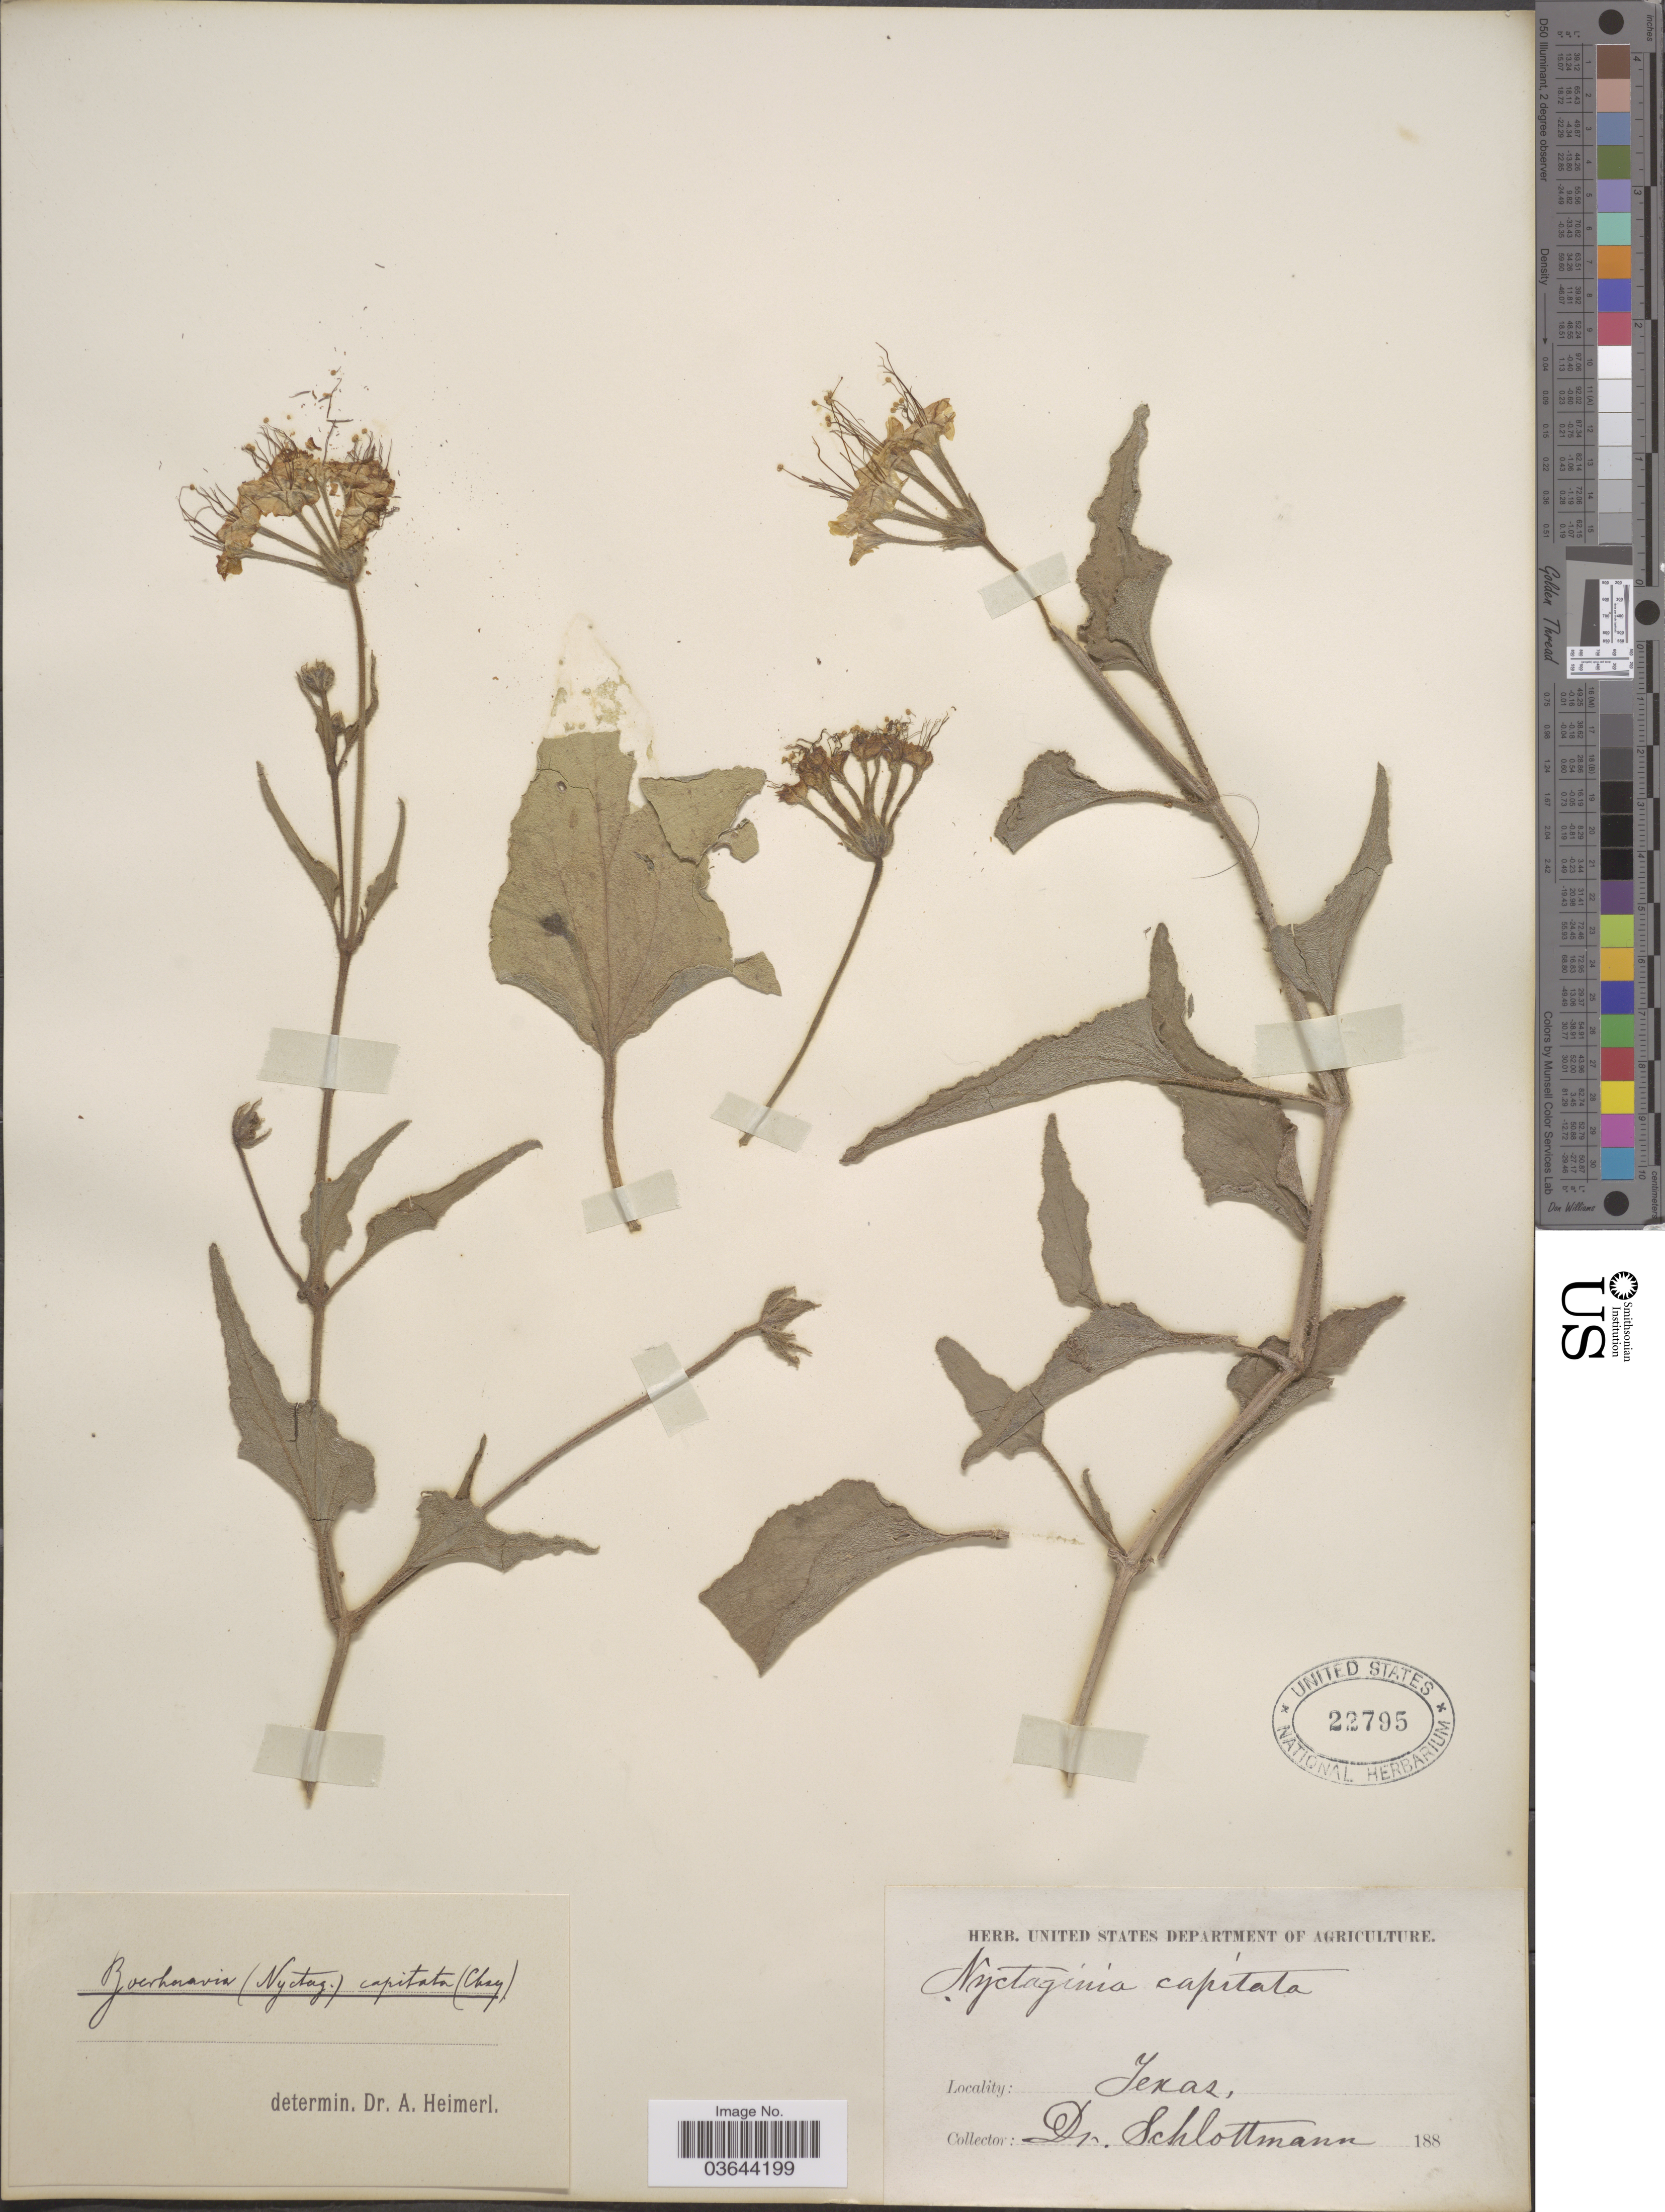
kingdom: Plantae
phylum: Tracheophyta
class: Magnoliopsida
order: Caryophyllales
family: Nyctaginaceae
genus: Nyctaginia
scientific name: Nyctaginia capitata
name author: Choisy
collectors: -. Schlottmann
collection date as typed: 188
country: United States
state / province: Texas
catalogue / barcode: US 22795